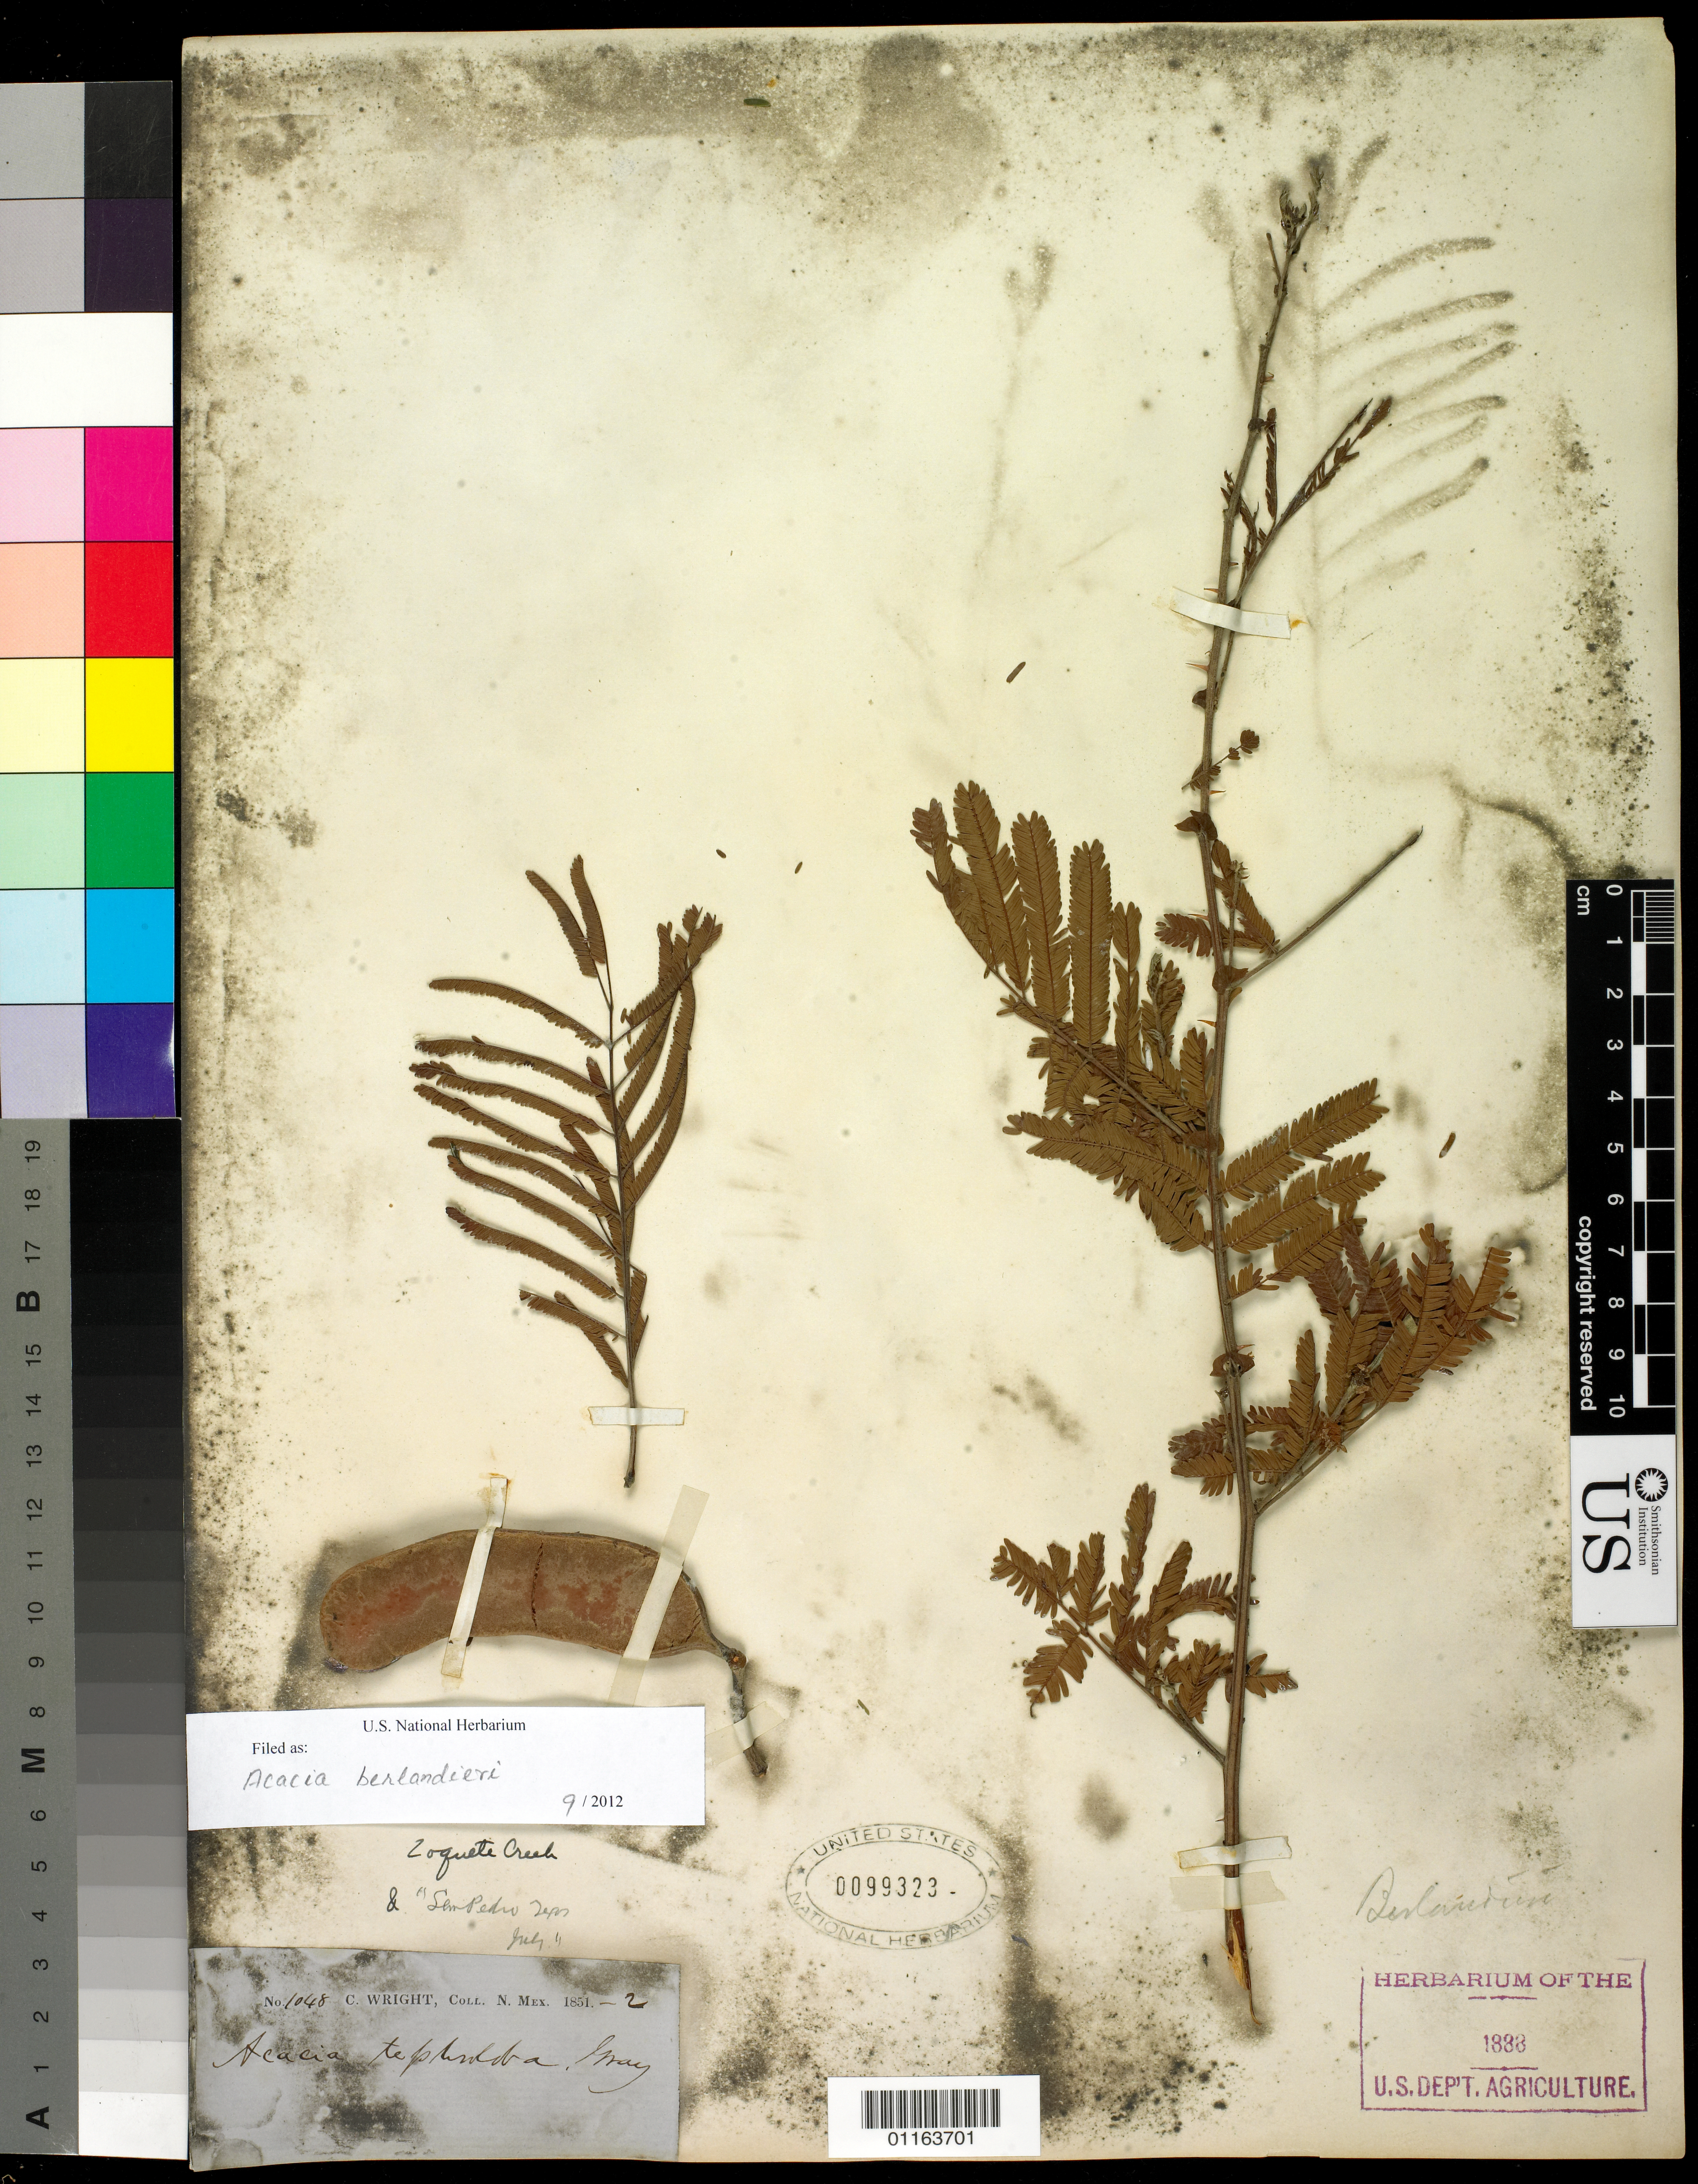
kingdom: Plantae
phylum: Tracheophyta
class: Magnoliopsida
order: Fabales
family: Fabaceae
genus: Senegalia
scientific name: Senegalia berlandieri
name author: (Benth.) Britton & Rose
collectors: C. Wright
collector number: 1048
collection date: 1851/1852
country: United States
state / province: New Mexico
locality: "N. Mex." [=northern Mexico or New Mexico? either way possibly referring to present-day Arizona or Texas]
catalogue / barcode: US 99323